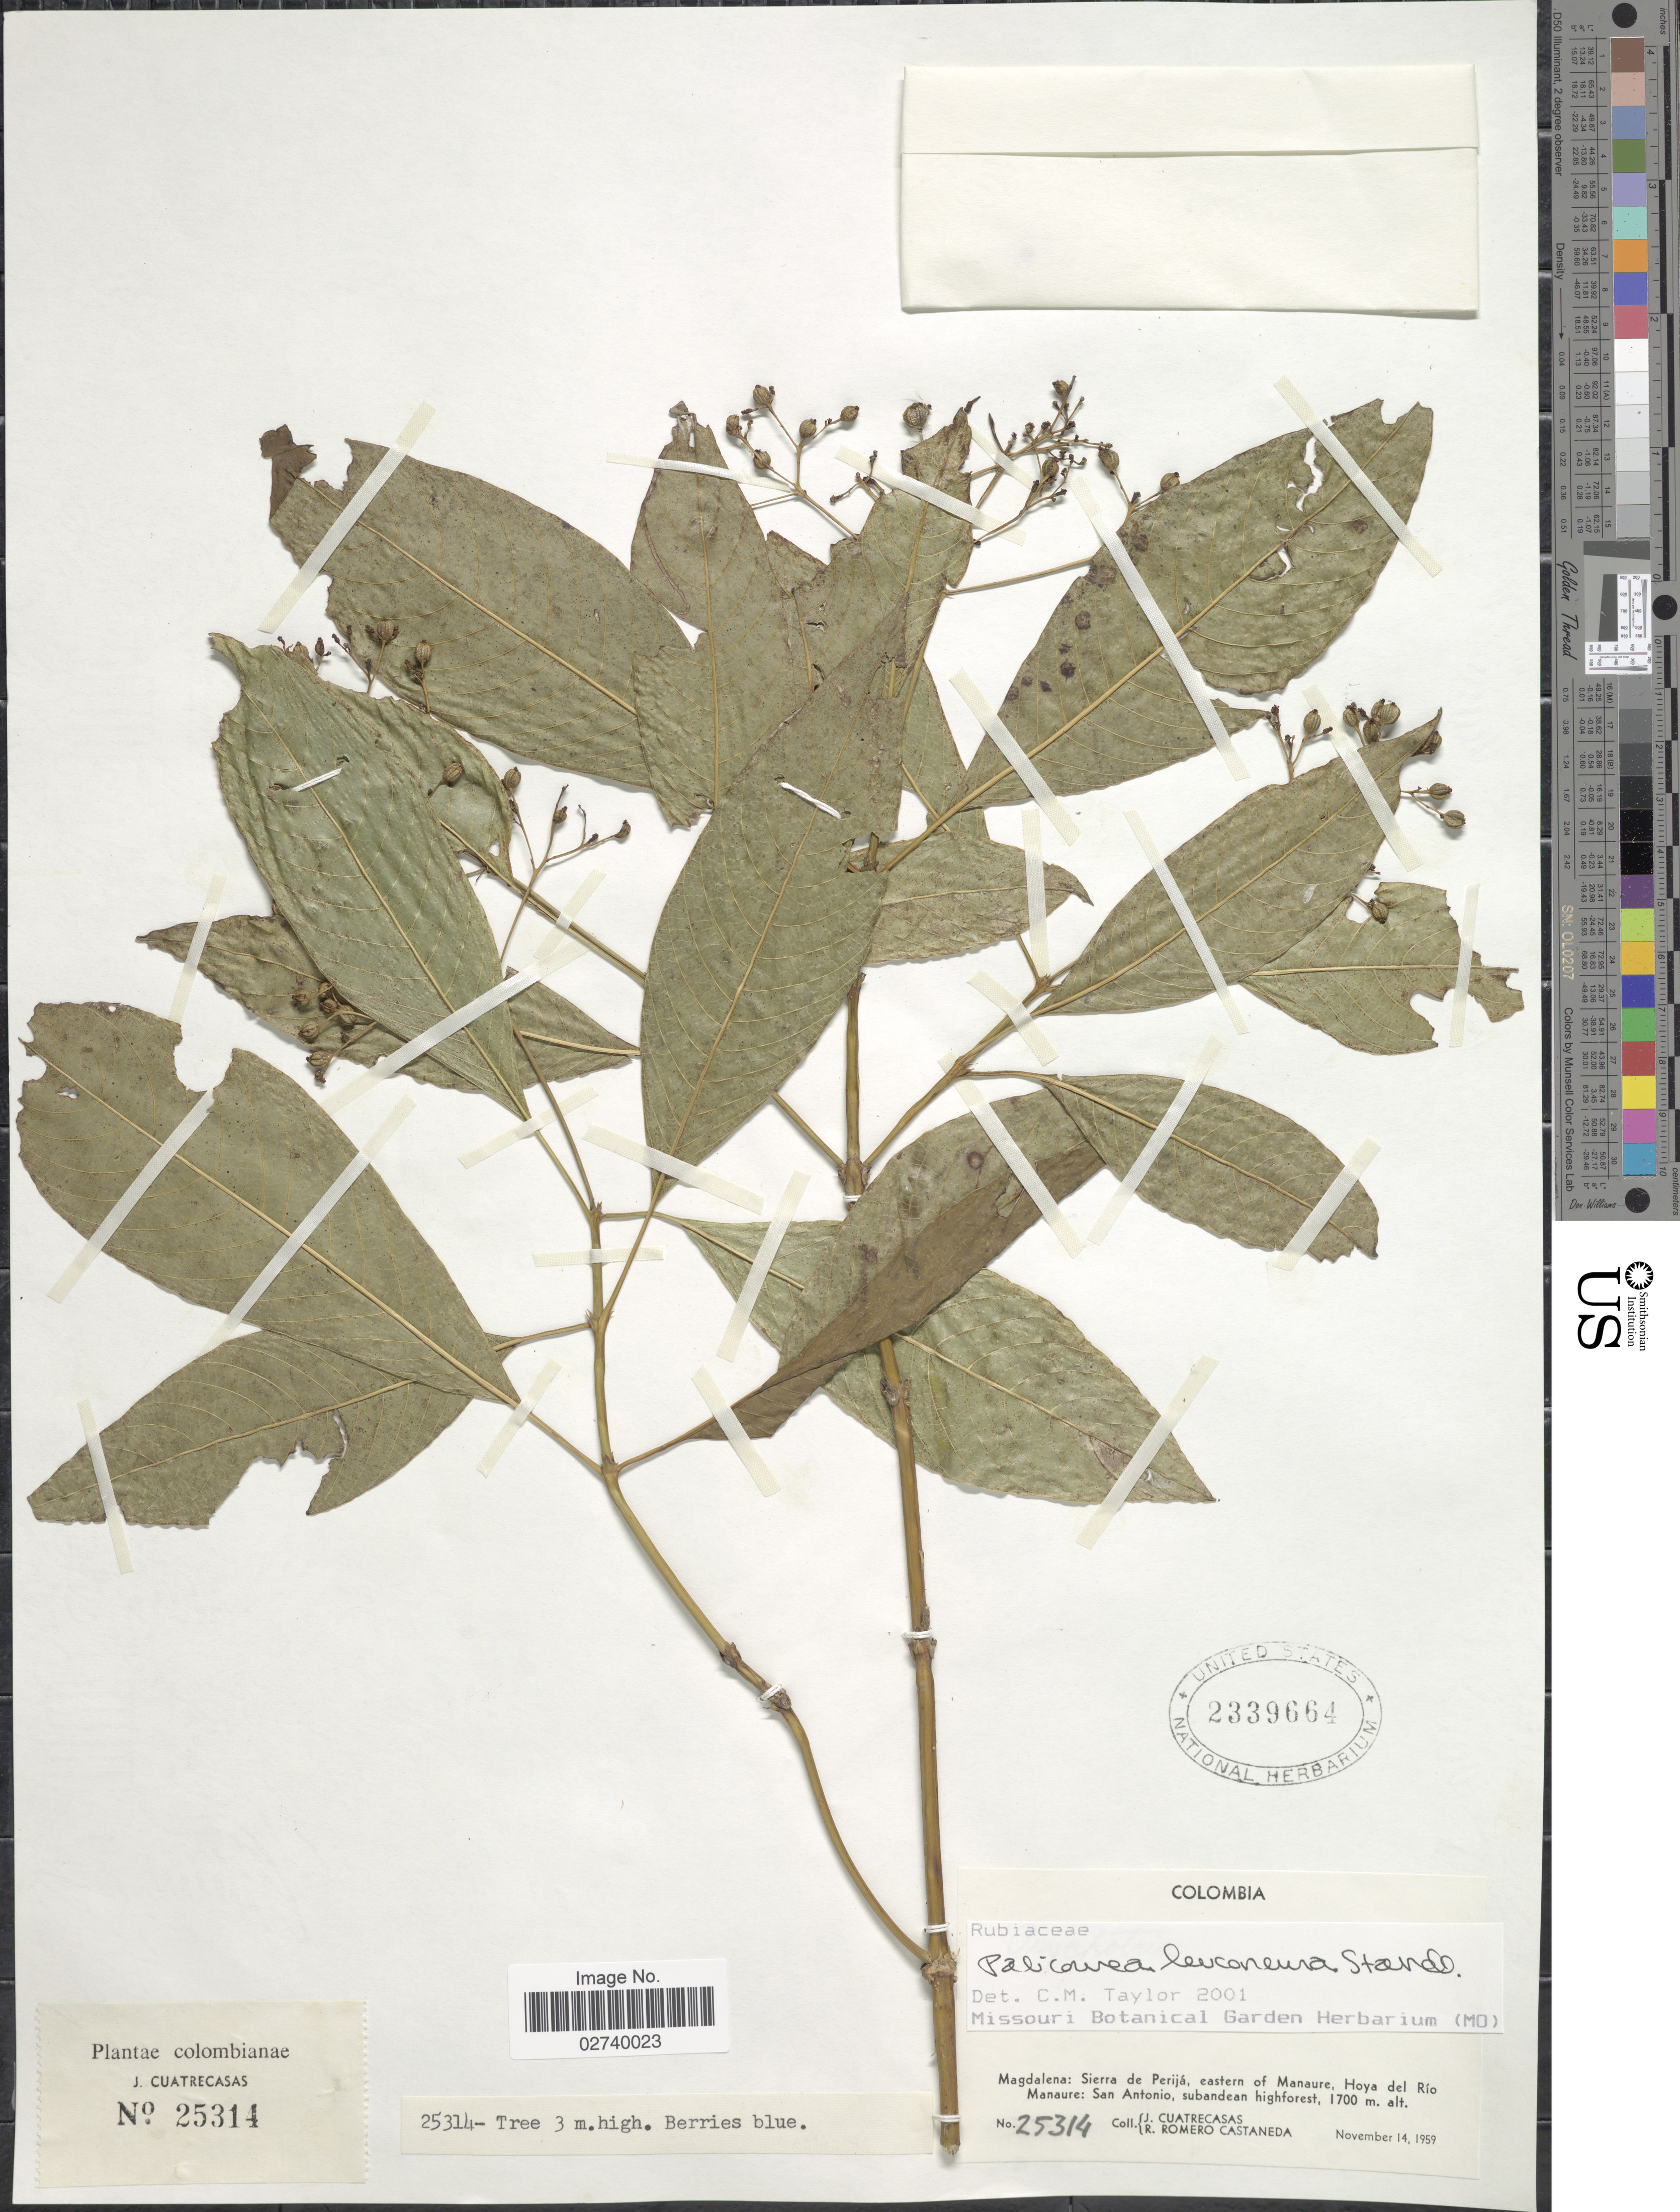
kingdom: Plantae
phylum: Tracheophyta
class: Magnoliopsida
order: Gentianales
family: Rubiaceae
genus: Palicourea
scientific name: Palicourea leuconeura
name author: Standl.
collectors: J. Cuatrecasas & R. Romero Castañeda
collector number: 25314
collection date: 1959-11-14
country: Colombia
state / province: Magdalena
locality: Sierra de Perijá, eastern of Manaure, Hoya del Río Manaure: San Antonio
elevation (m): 1700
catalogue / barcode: US 2339664